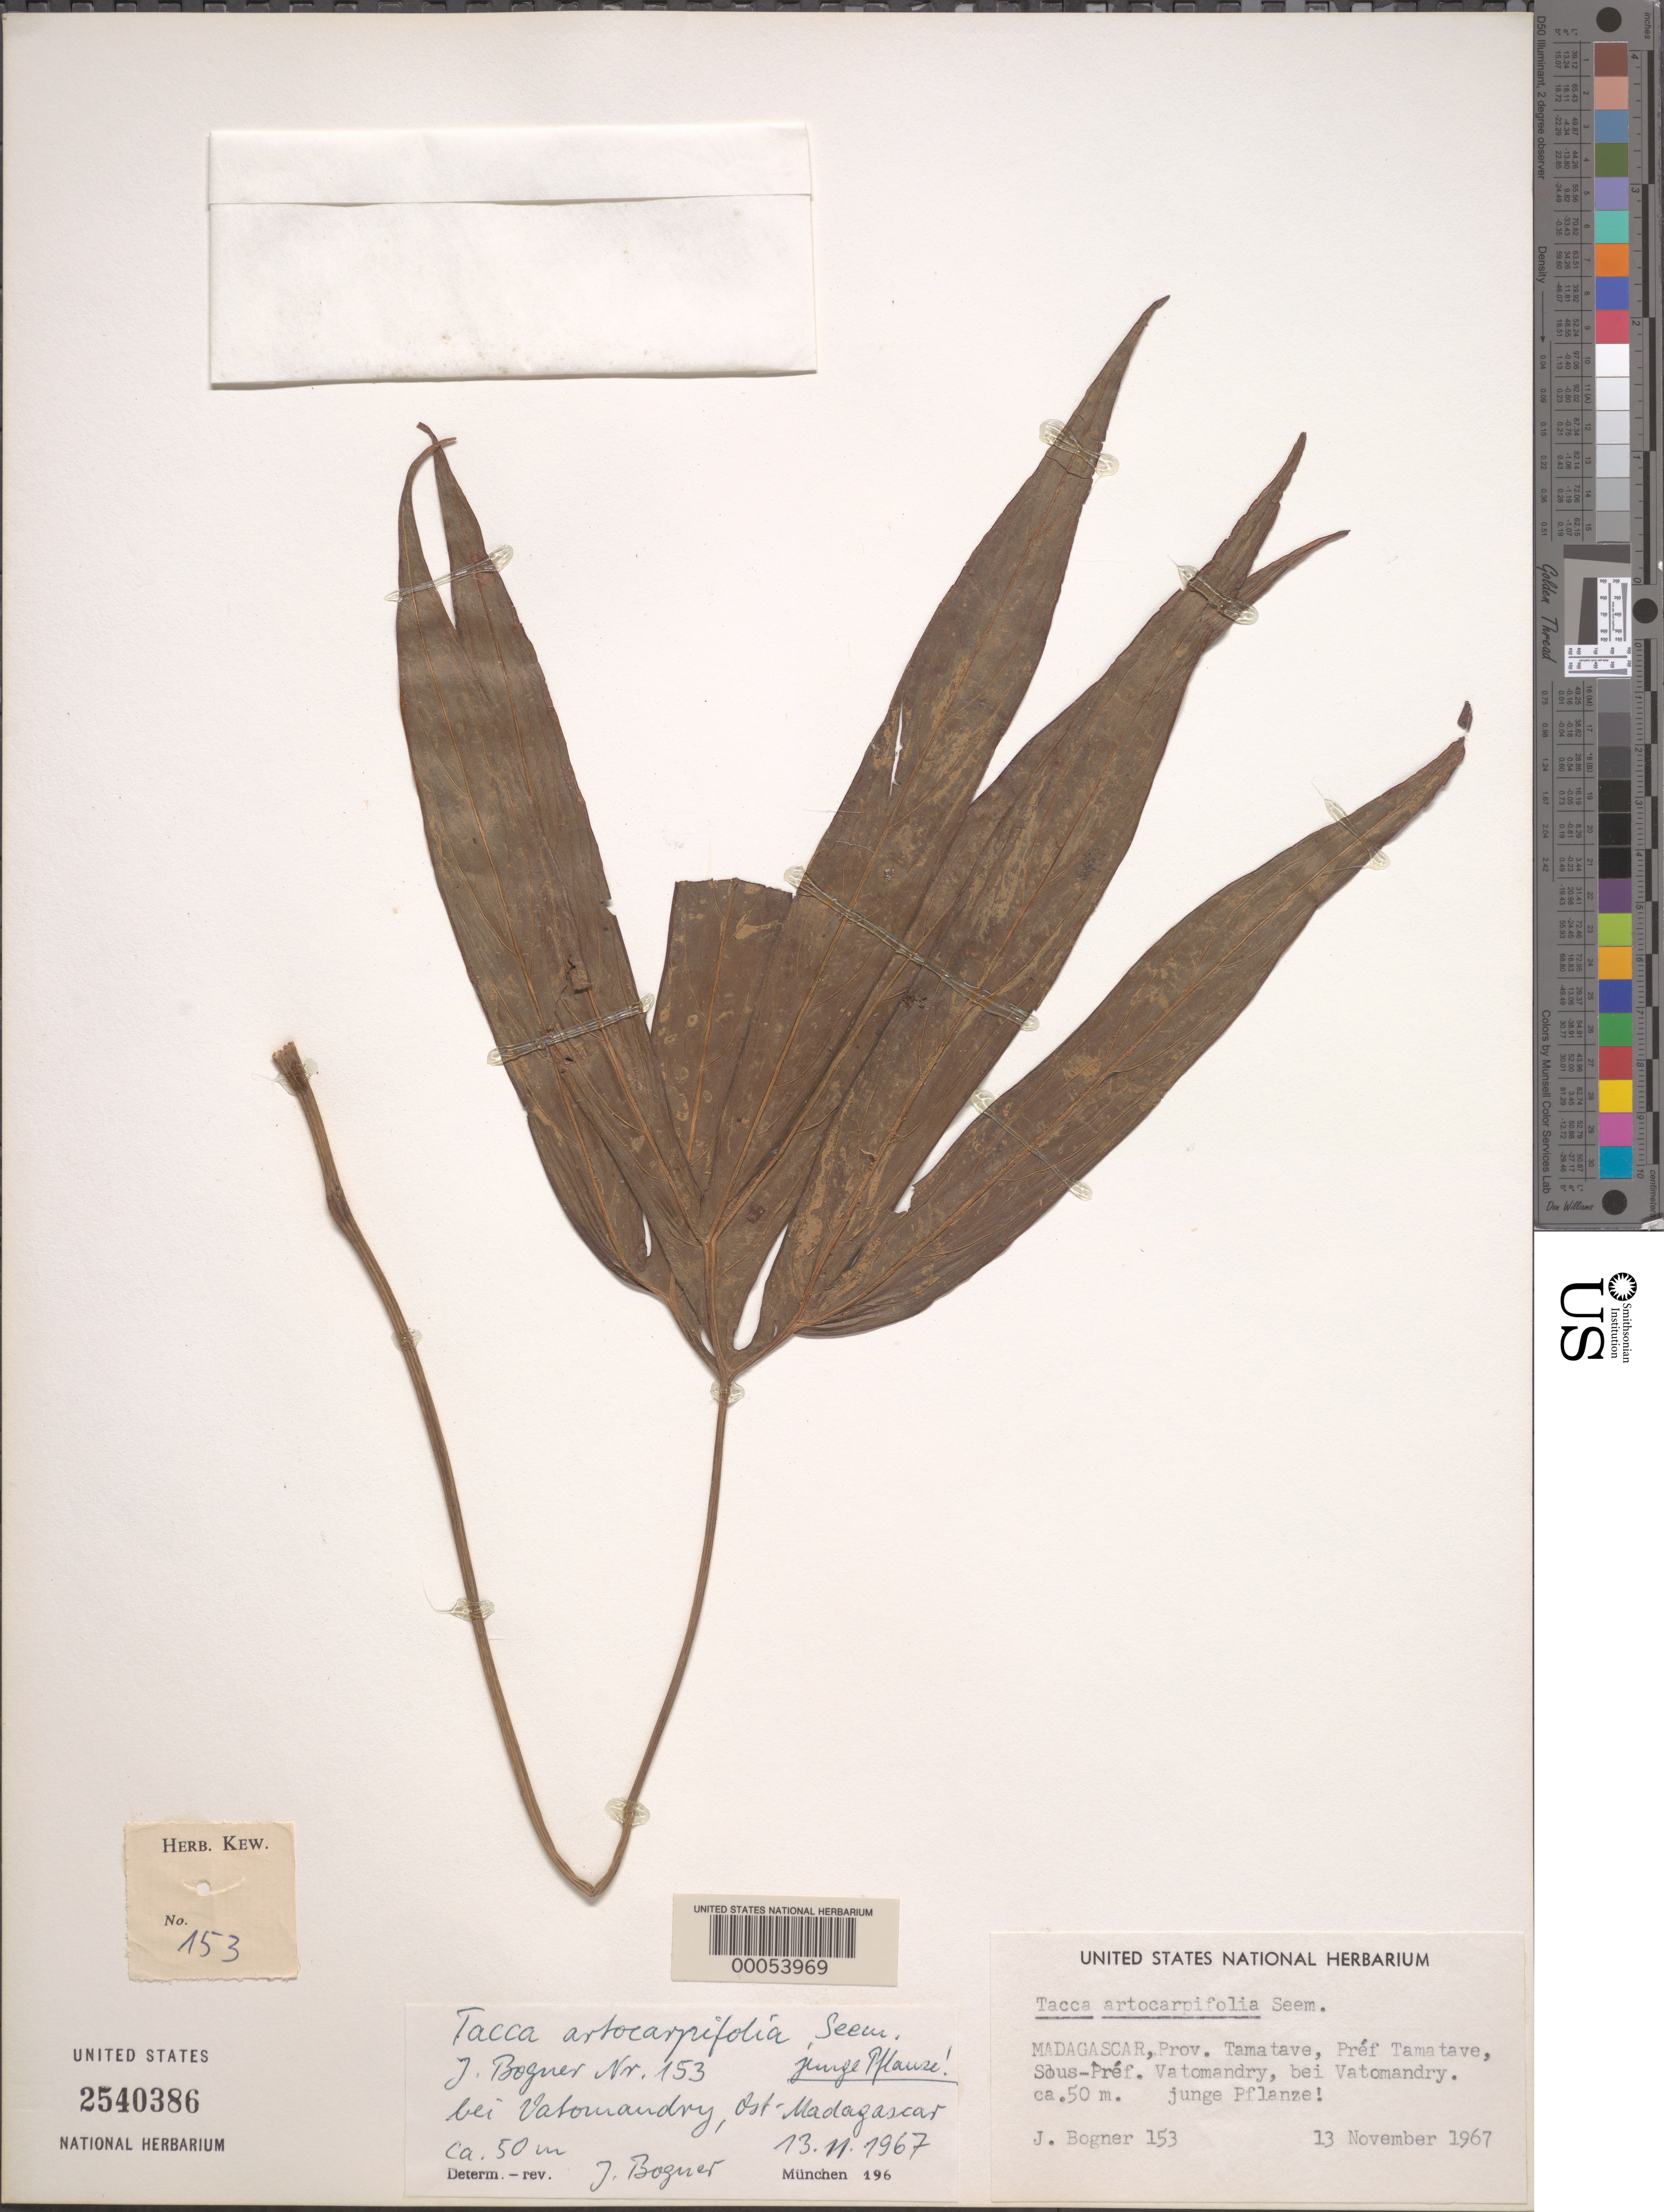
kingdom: Plantae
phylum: Tracheophyta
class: Liliopsida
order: Dioscoreales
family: Dioscoreaceae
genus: Tacca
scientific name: Tacca artocarpifolia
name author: Seem.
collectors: J. Bogner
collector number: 153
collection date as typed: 13 Nov 1967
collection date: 1967-11-13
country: Madagascar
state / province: Atsinanana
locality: Near vatomandry, east madagascar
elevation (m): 50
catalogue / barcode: US 2540386